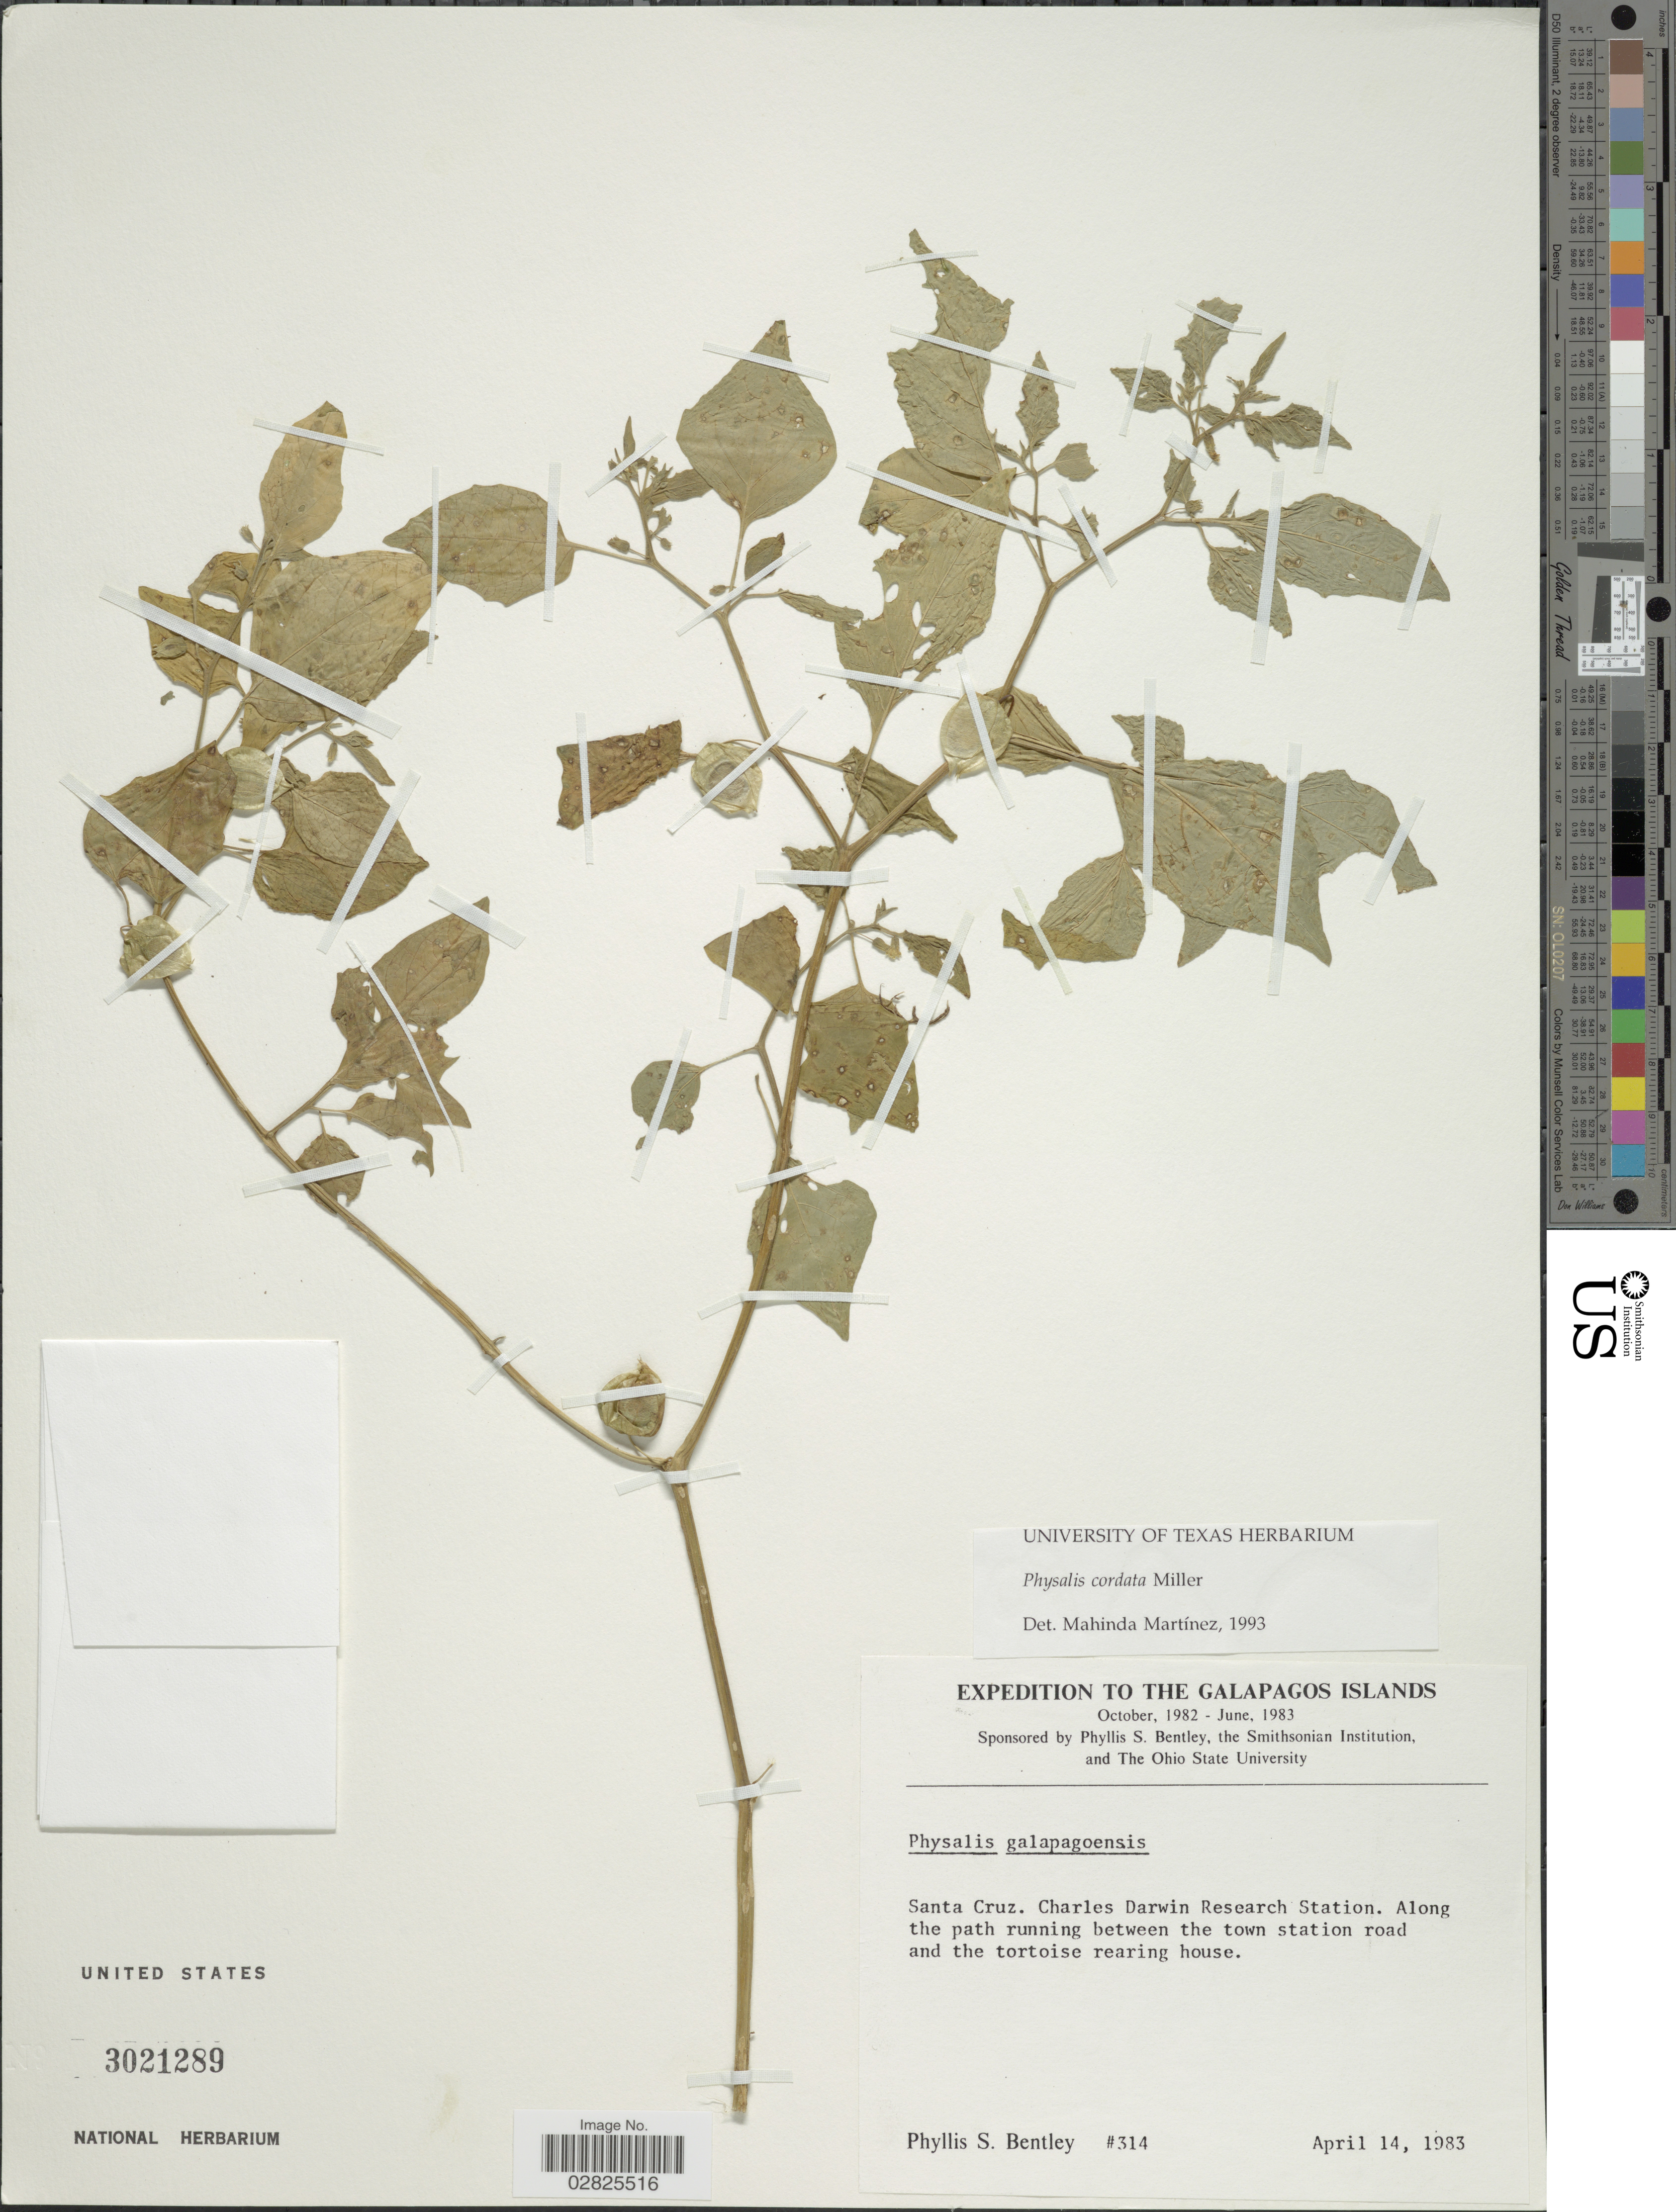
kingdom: Plantae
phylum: Tracheophyta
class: Magnoliopsida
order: Solanales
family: Solanaceae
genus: Physalis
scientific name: Physalis cordata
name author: Mill.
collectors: P. S. Bentley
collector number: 314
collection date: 1983-04-14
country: Ecuador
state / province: Colón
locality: Galapagos Islands. Santa Cruz. Charles Darwin Research Station. Along the path running between the town station road and the tortoise rearing house.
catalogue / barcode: US 3021289